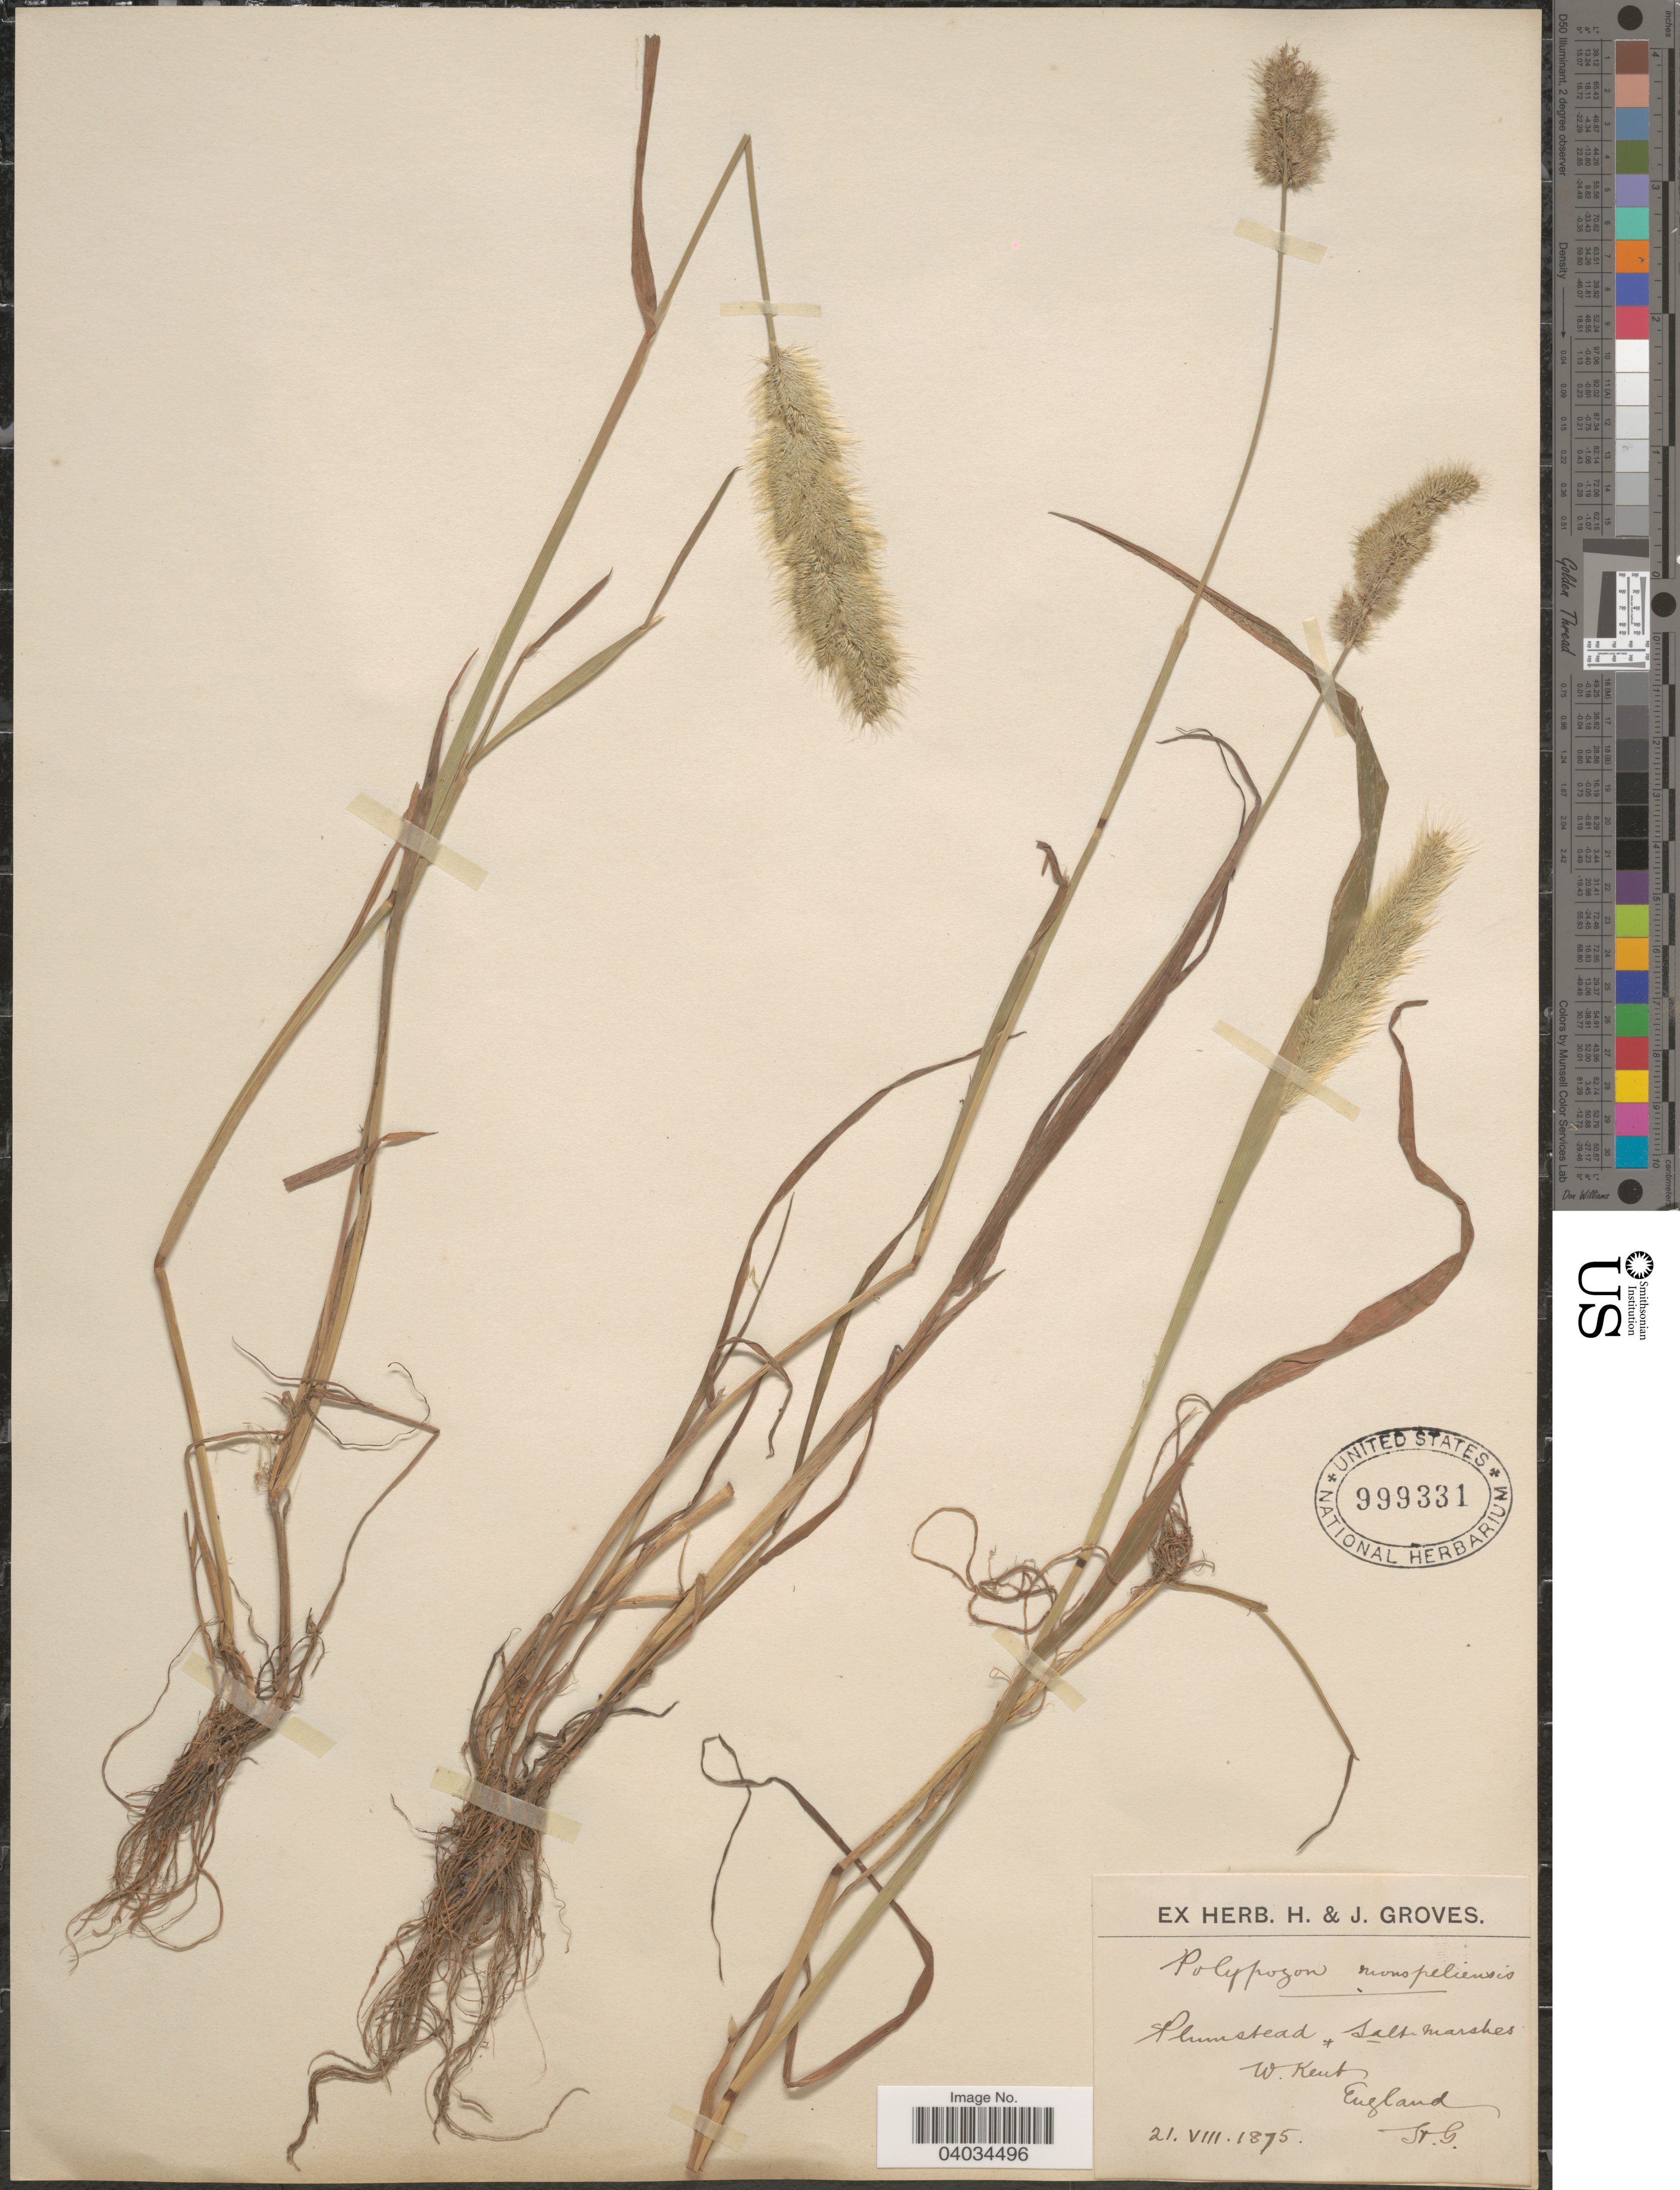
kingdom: Plantae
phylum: Tracheophyta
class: Liliopsida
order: Poales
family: Poaceae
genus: Polypogon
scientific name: Polypogon monspeliensis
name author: (L.) Desf.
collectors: J. Groves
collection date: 1875-08-21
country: United Kingdom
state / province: England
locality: Plumstead & Salt marshes. W. Kent.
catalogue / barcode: US 999331